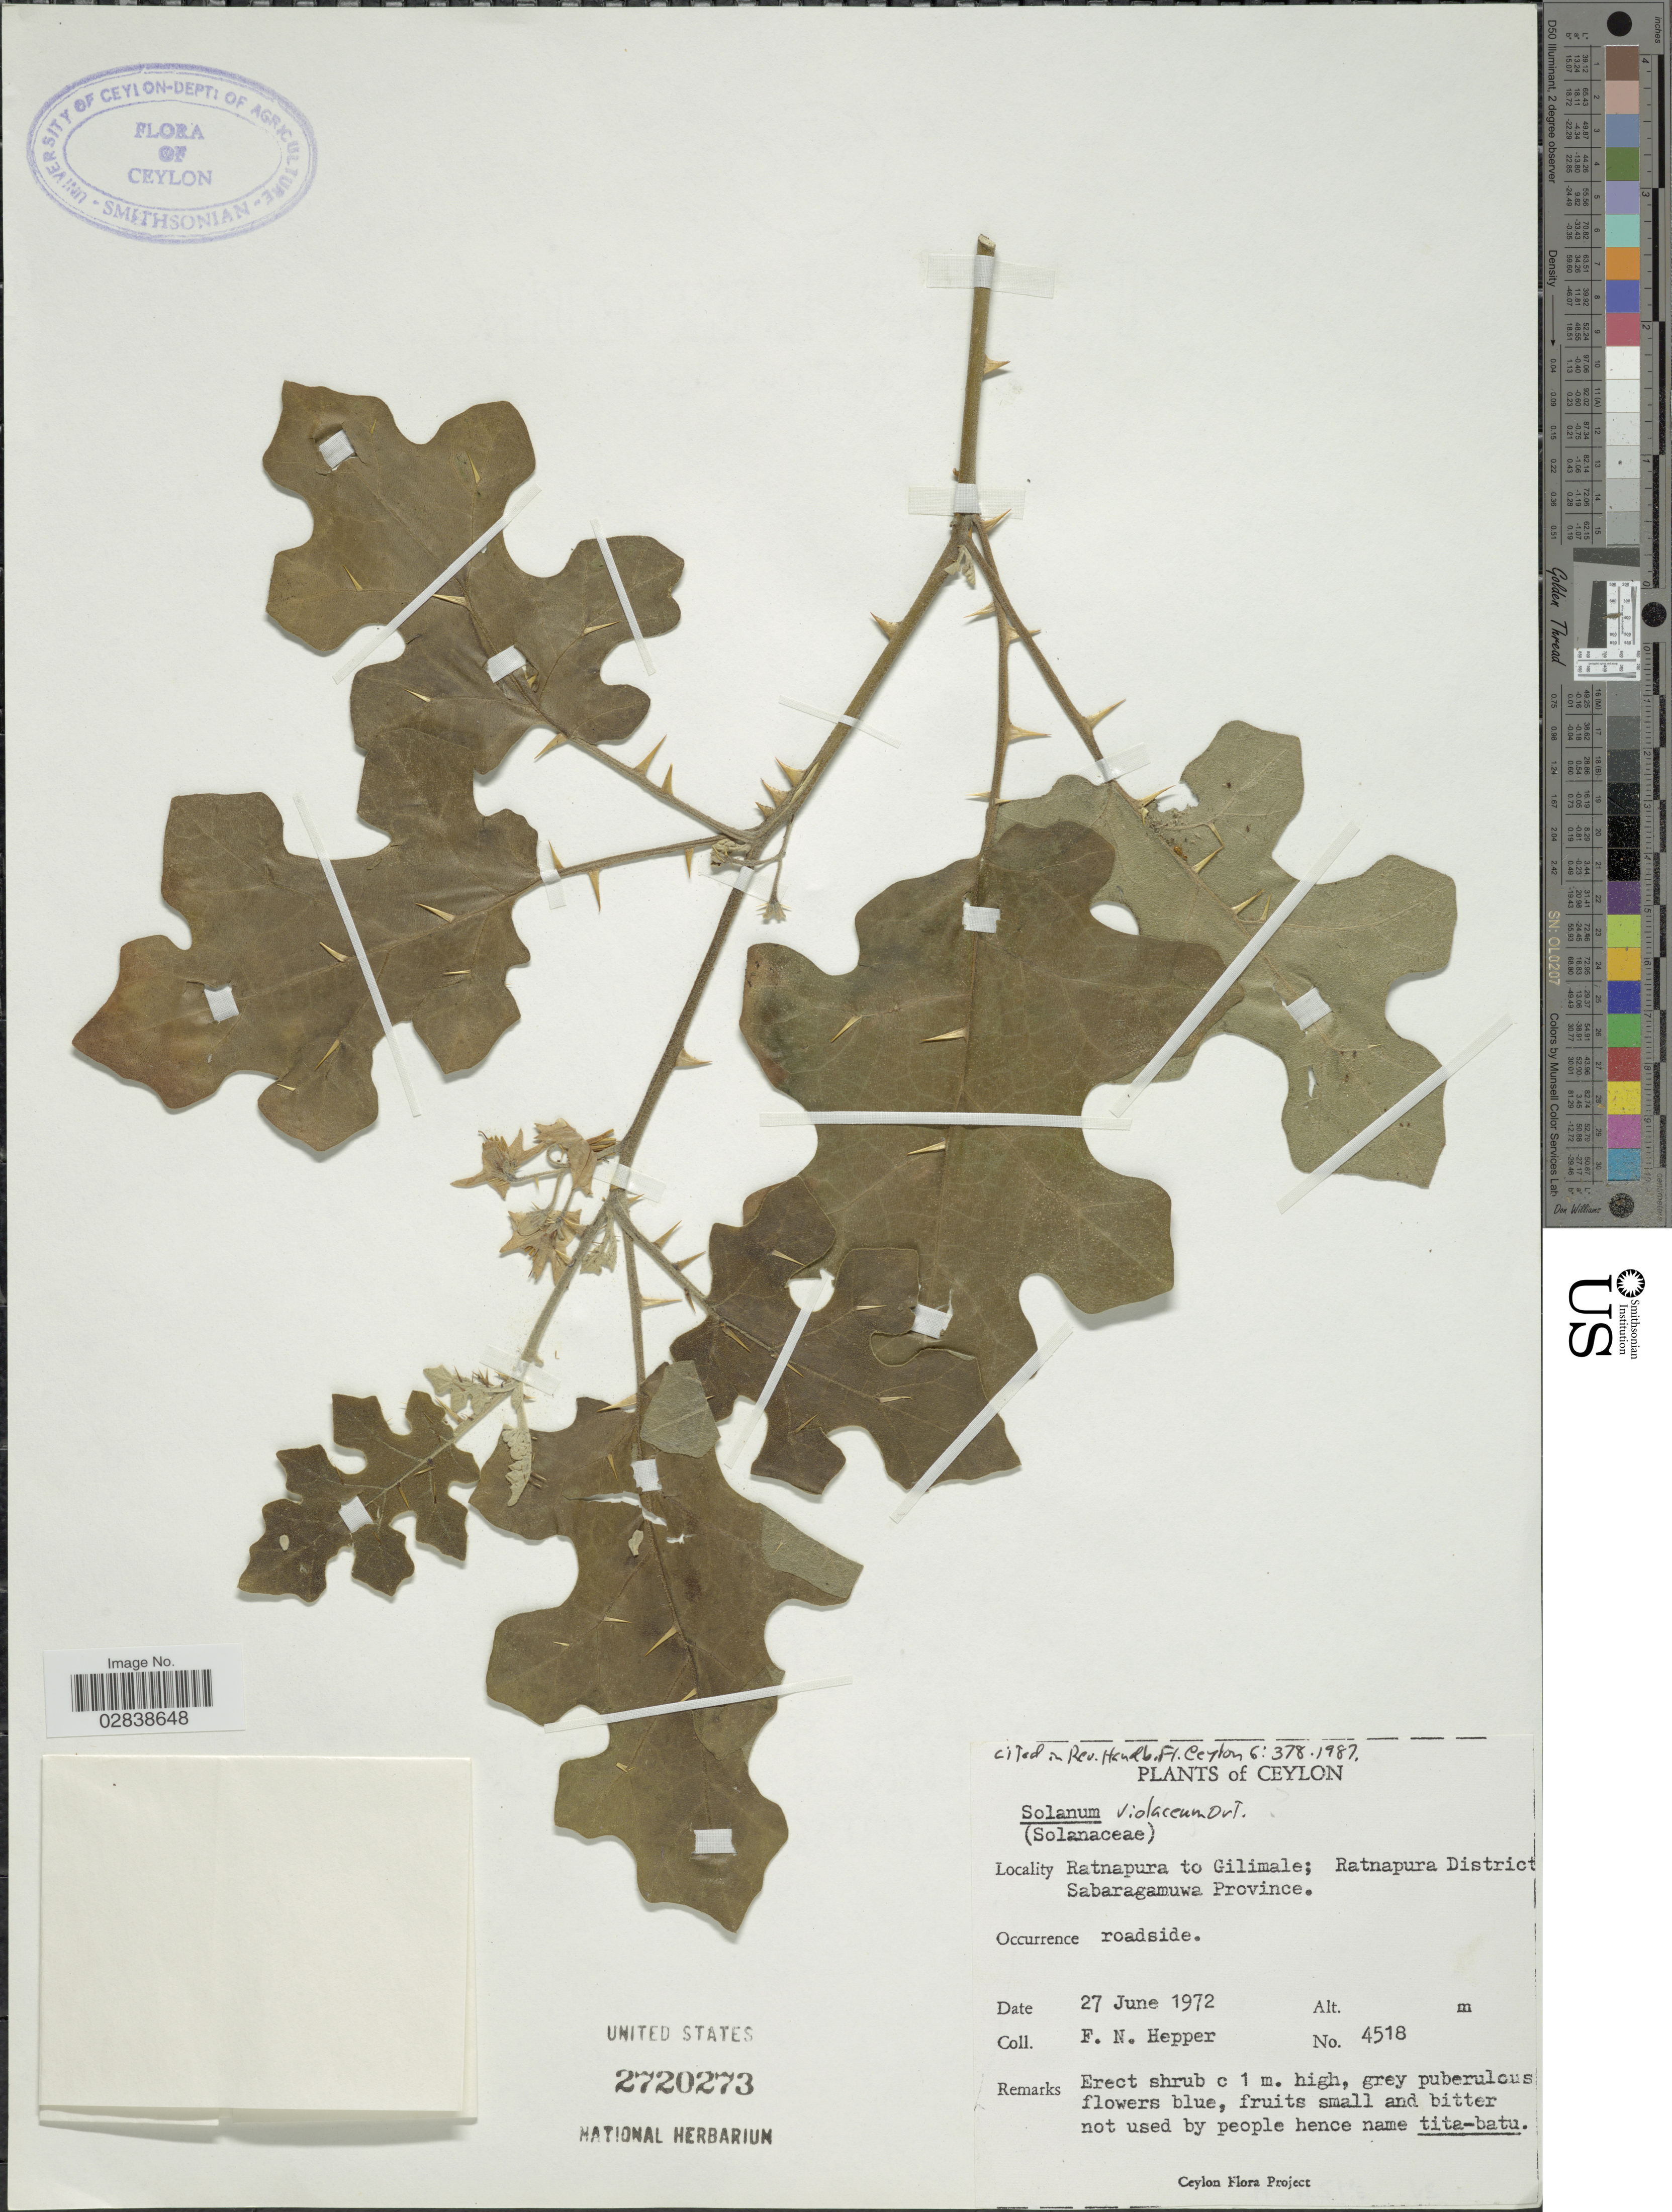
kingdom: Plantae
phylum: Tracheophyta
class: Magnoliopsida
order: Solanales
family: Solanaceae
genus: Solanum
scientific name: Solanum violaceum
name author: Ortega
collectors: F. Hepper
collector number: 4518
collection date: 1972-06-27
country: Sri Lanka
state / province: Sabaragamuwa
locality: Ceylon. Ratnapura to Gilimale; Ratnapura District. Sabaragamuwa Province.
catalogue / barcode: US 2720273